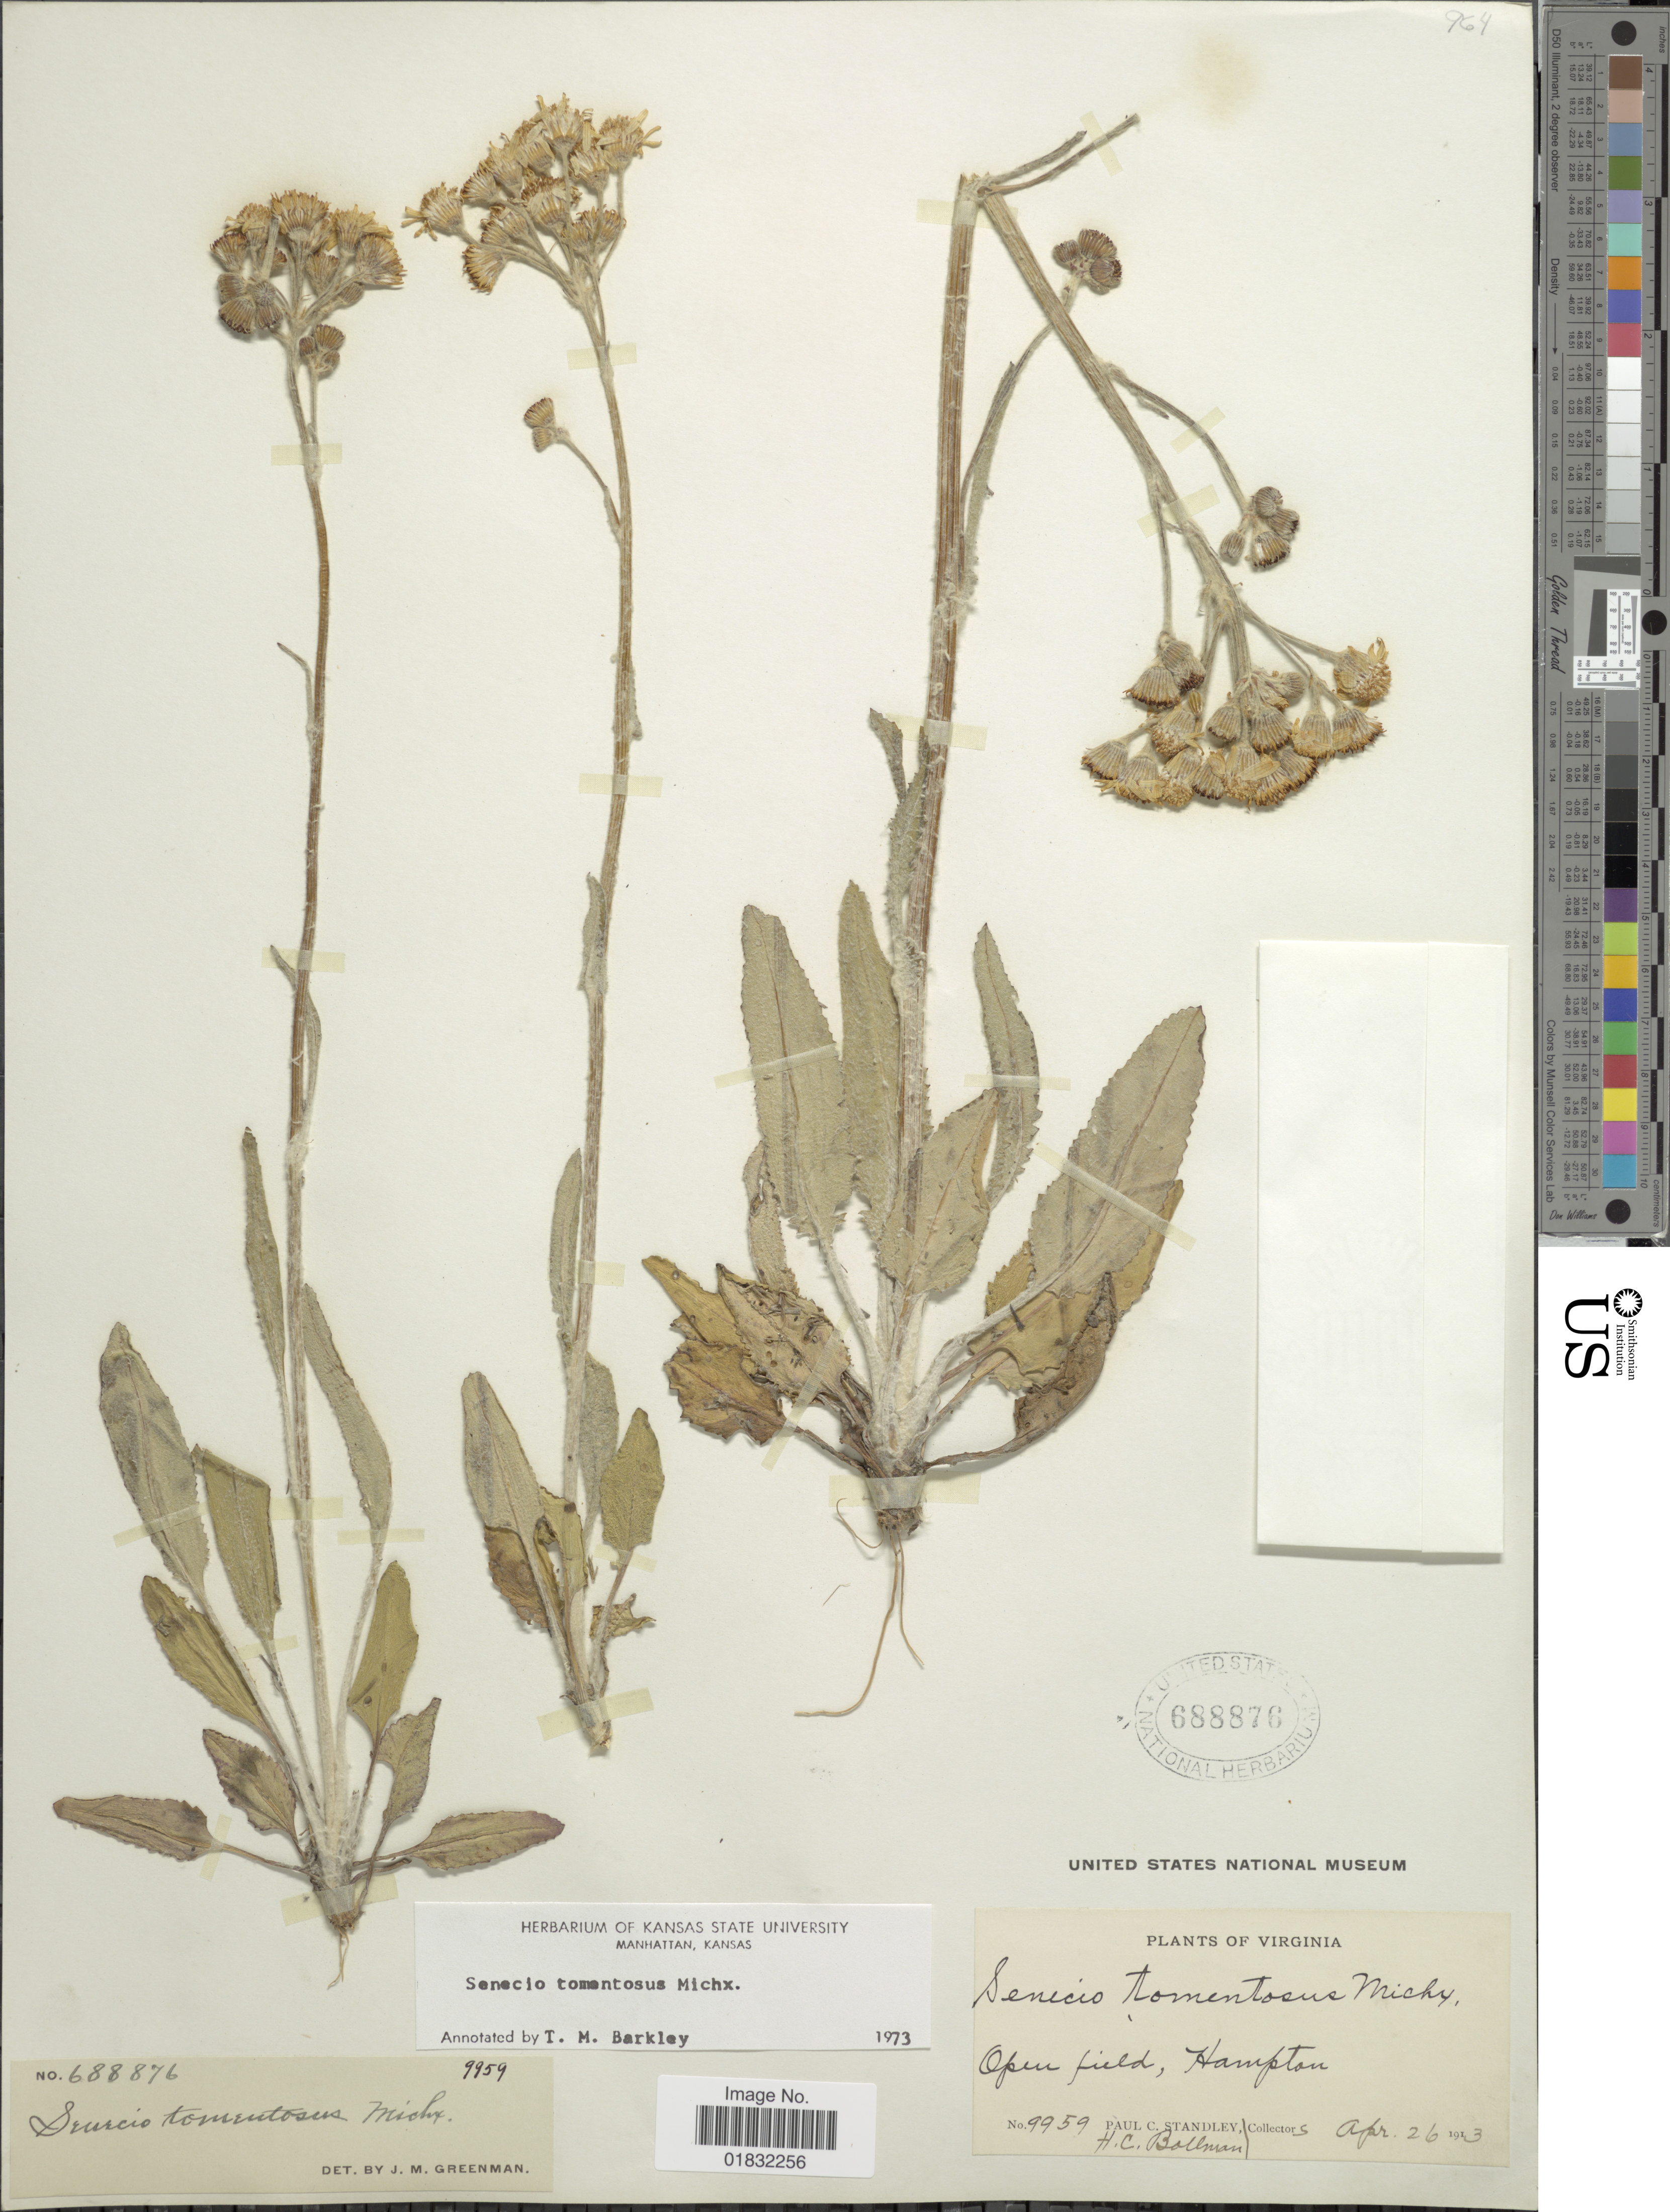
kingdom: Plantae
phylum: Tracheophyta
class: Magnoliopsida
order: Asterales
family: Asteraceae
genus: Packera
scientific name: Packera dubia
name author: (Spreng.) Trock & Mabb.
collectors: P. C. Standley & H. C. Bollman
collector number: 9959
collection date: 1913-04-26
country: United States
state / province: Virginia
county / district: City of Hampton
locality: Open field, Hampton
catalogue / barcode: US 688876